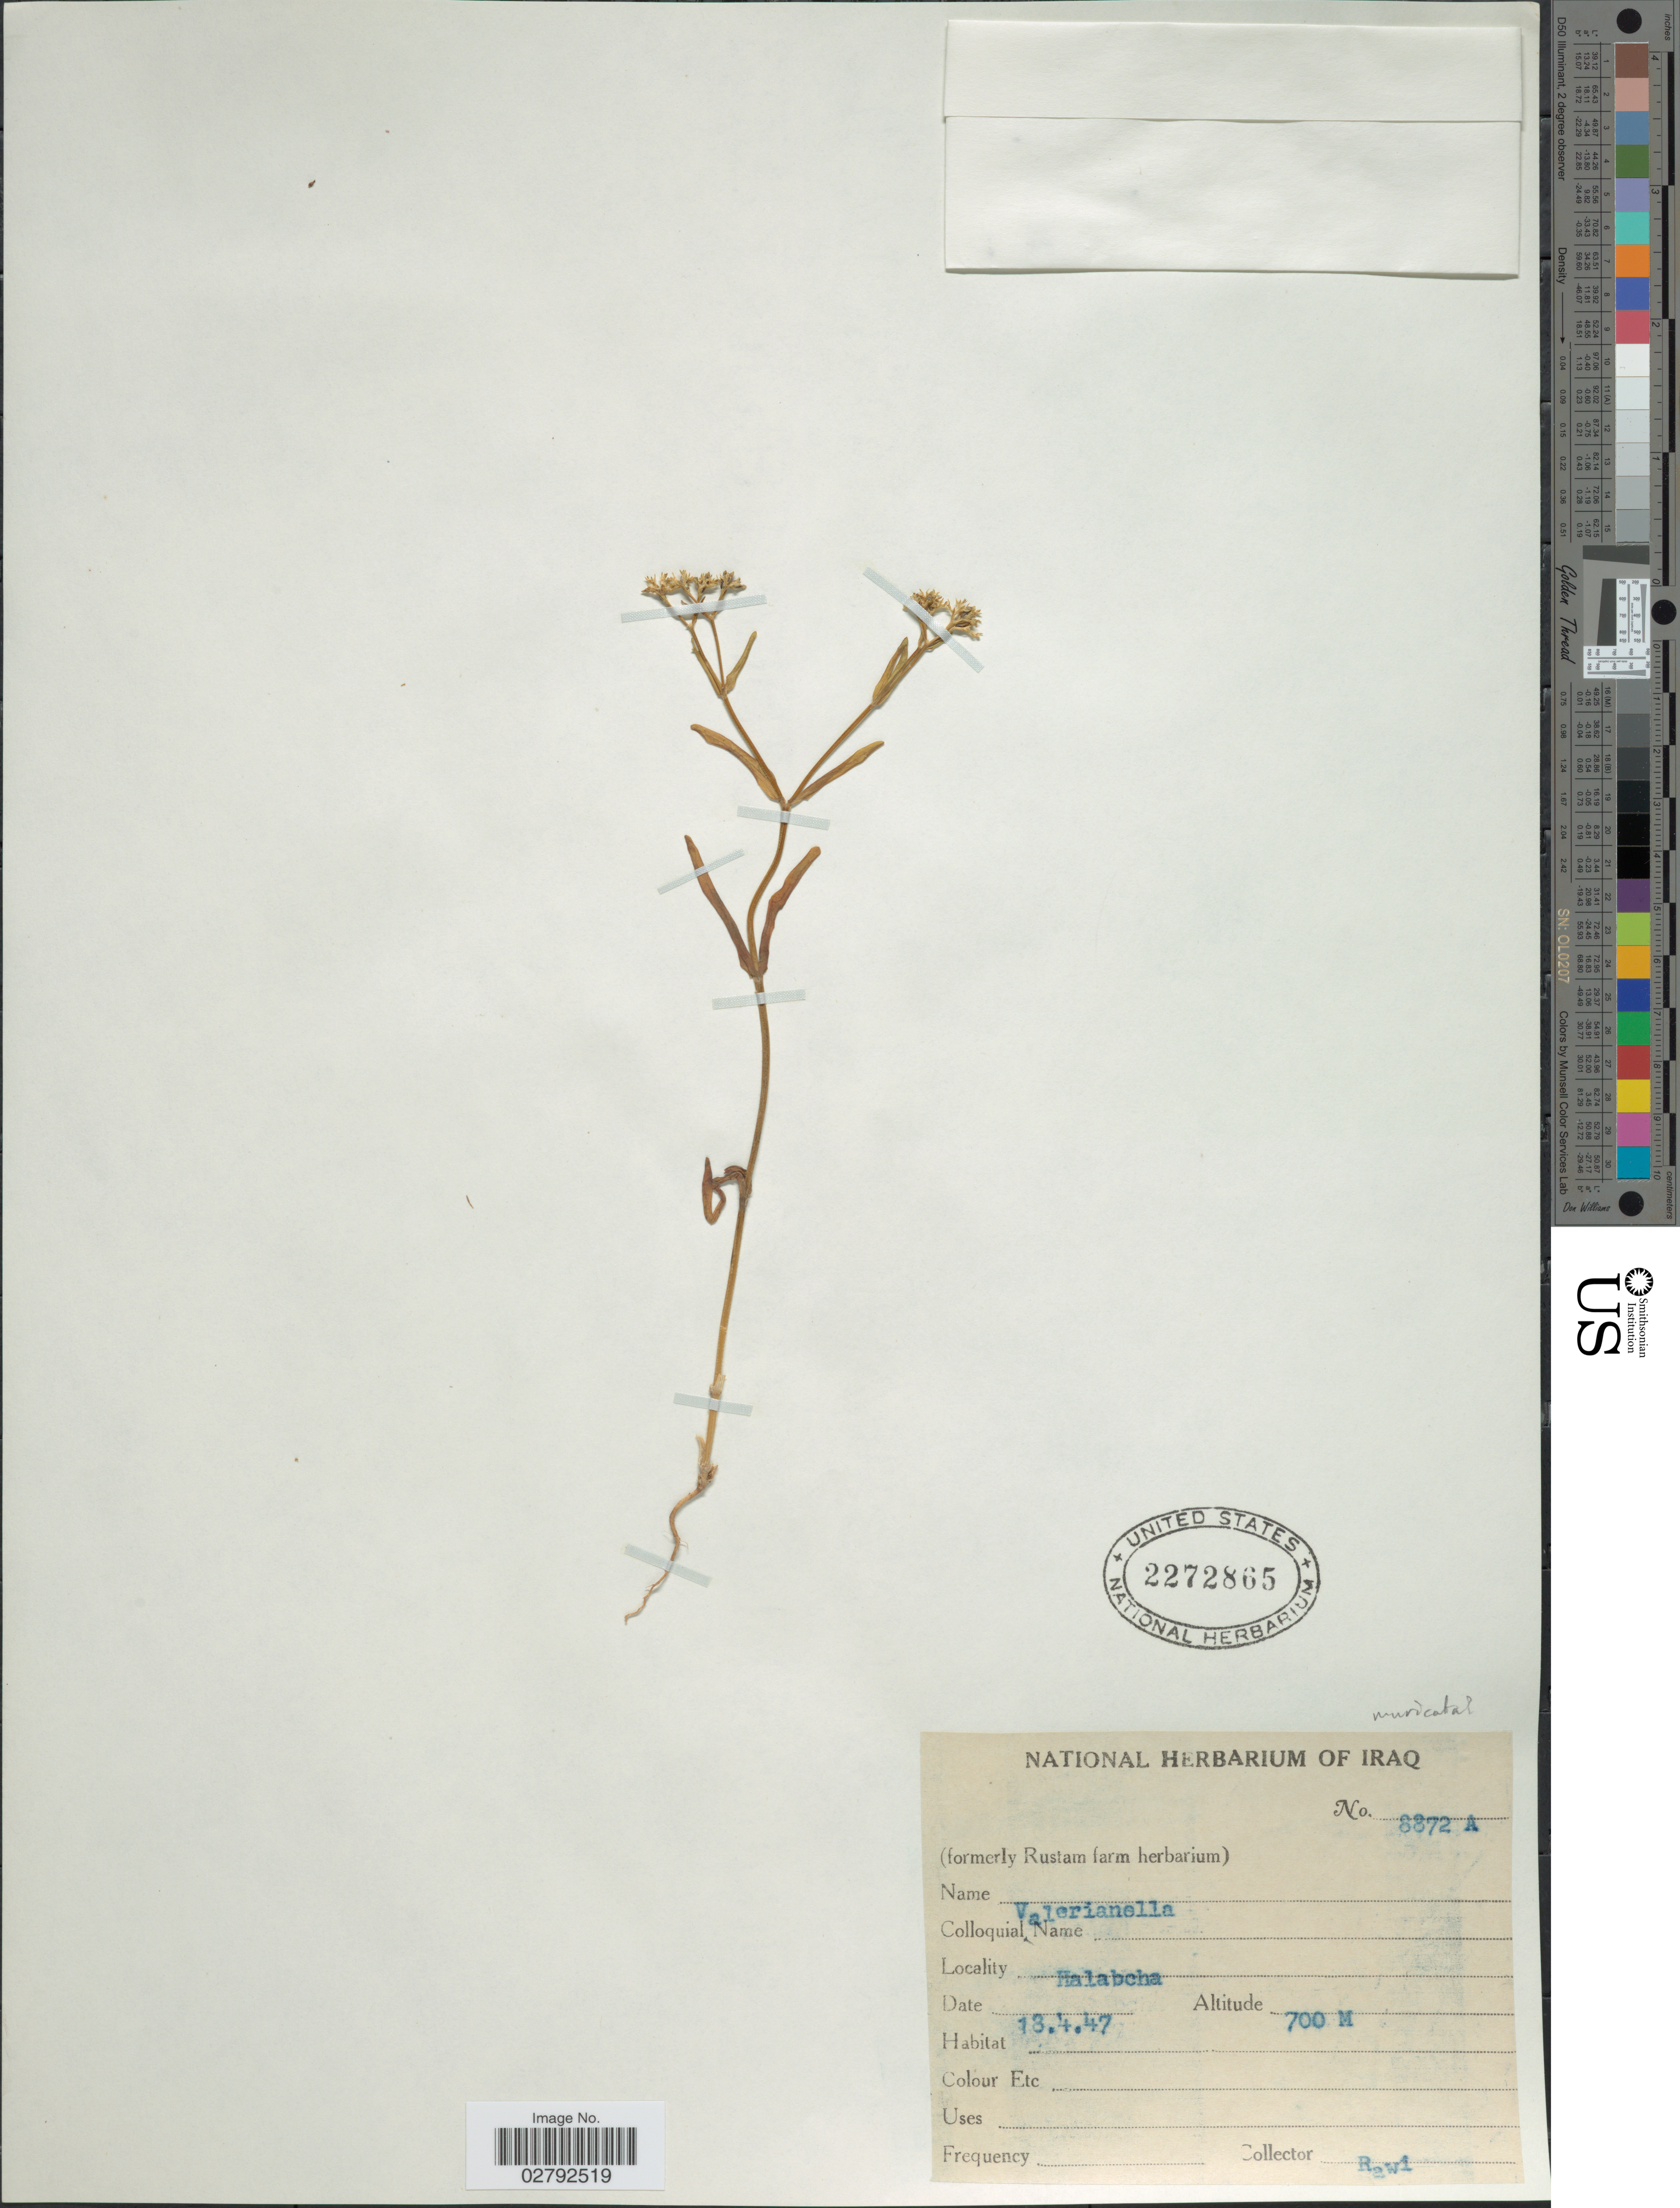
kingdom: Plantae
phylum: Tracheophyta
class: Magnoliopsida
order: Dipsacales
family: Caprifoliaceae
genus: Valerianella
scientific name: Valerianella muricata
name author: (Steven ex M. Bieb.) W.H. Baxter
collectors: -. Rawi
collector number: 8872A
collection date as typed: Transcribed d/m/y: 18/4/47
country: Iraq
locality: Halabcha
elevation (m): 700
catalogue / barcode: US 2272865